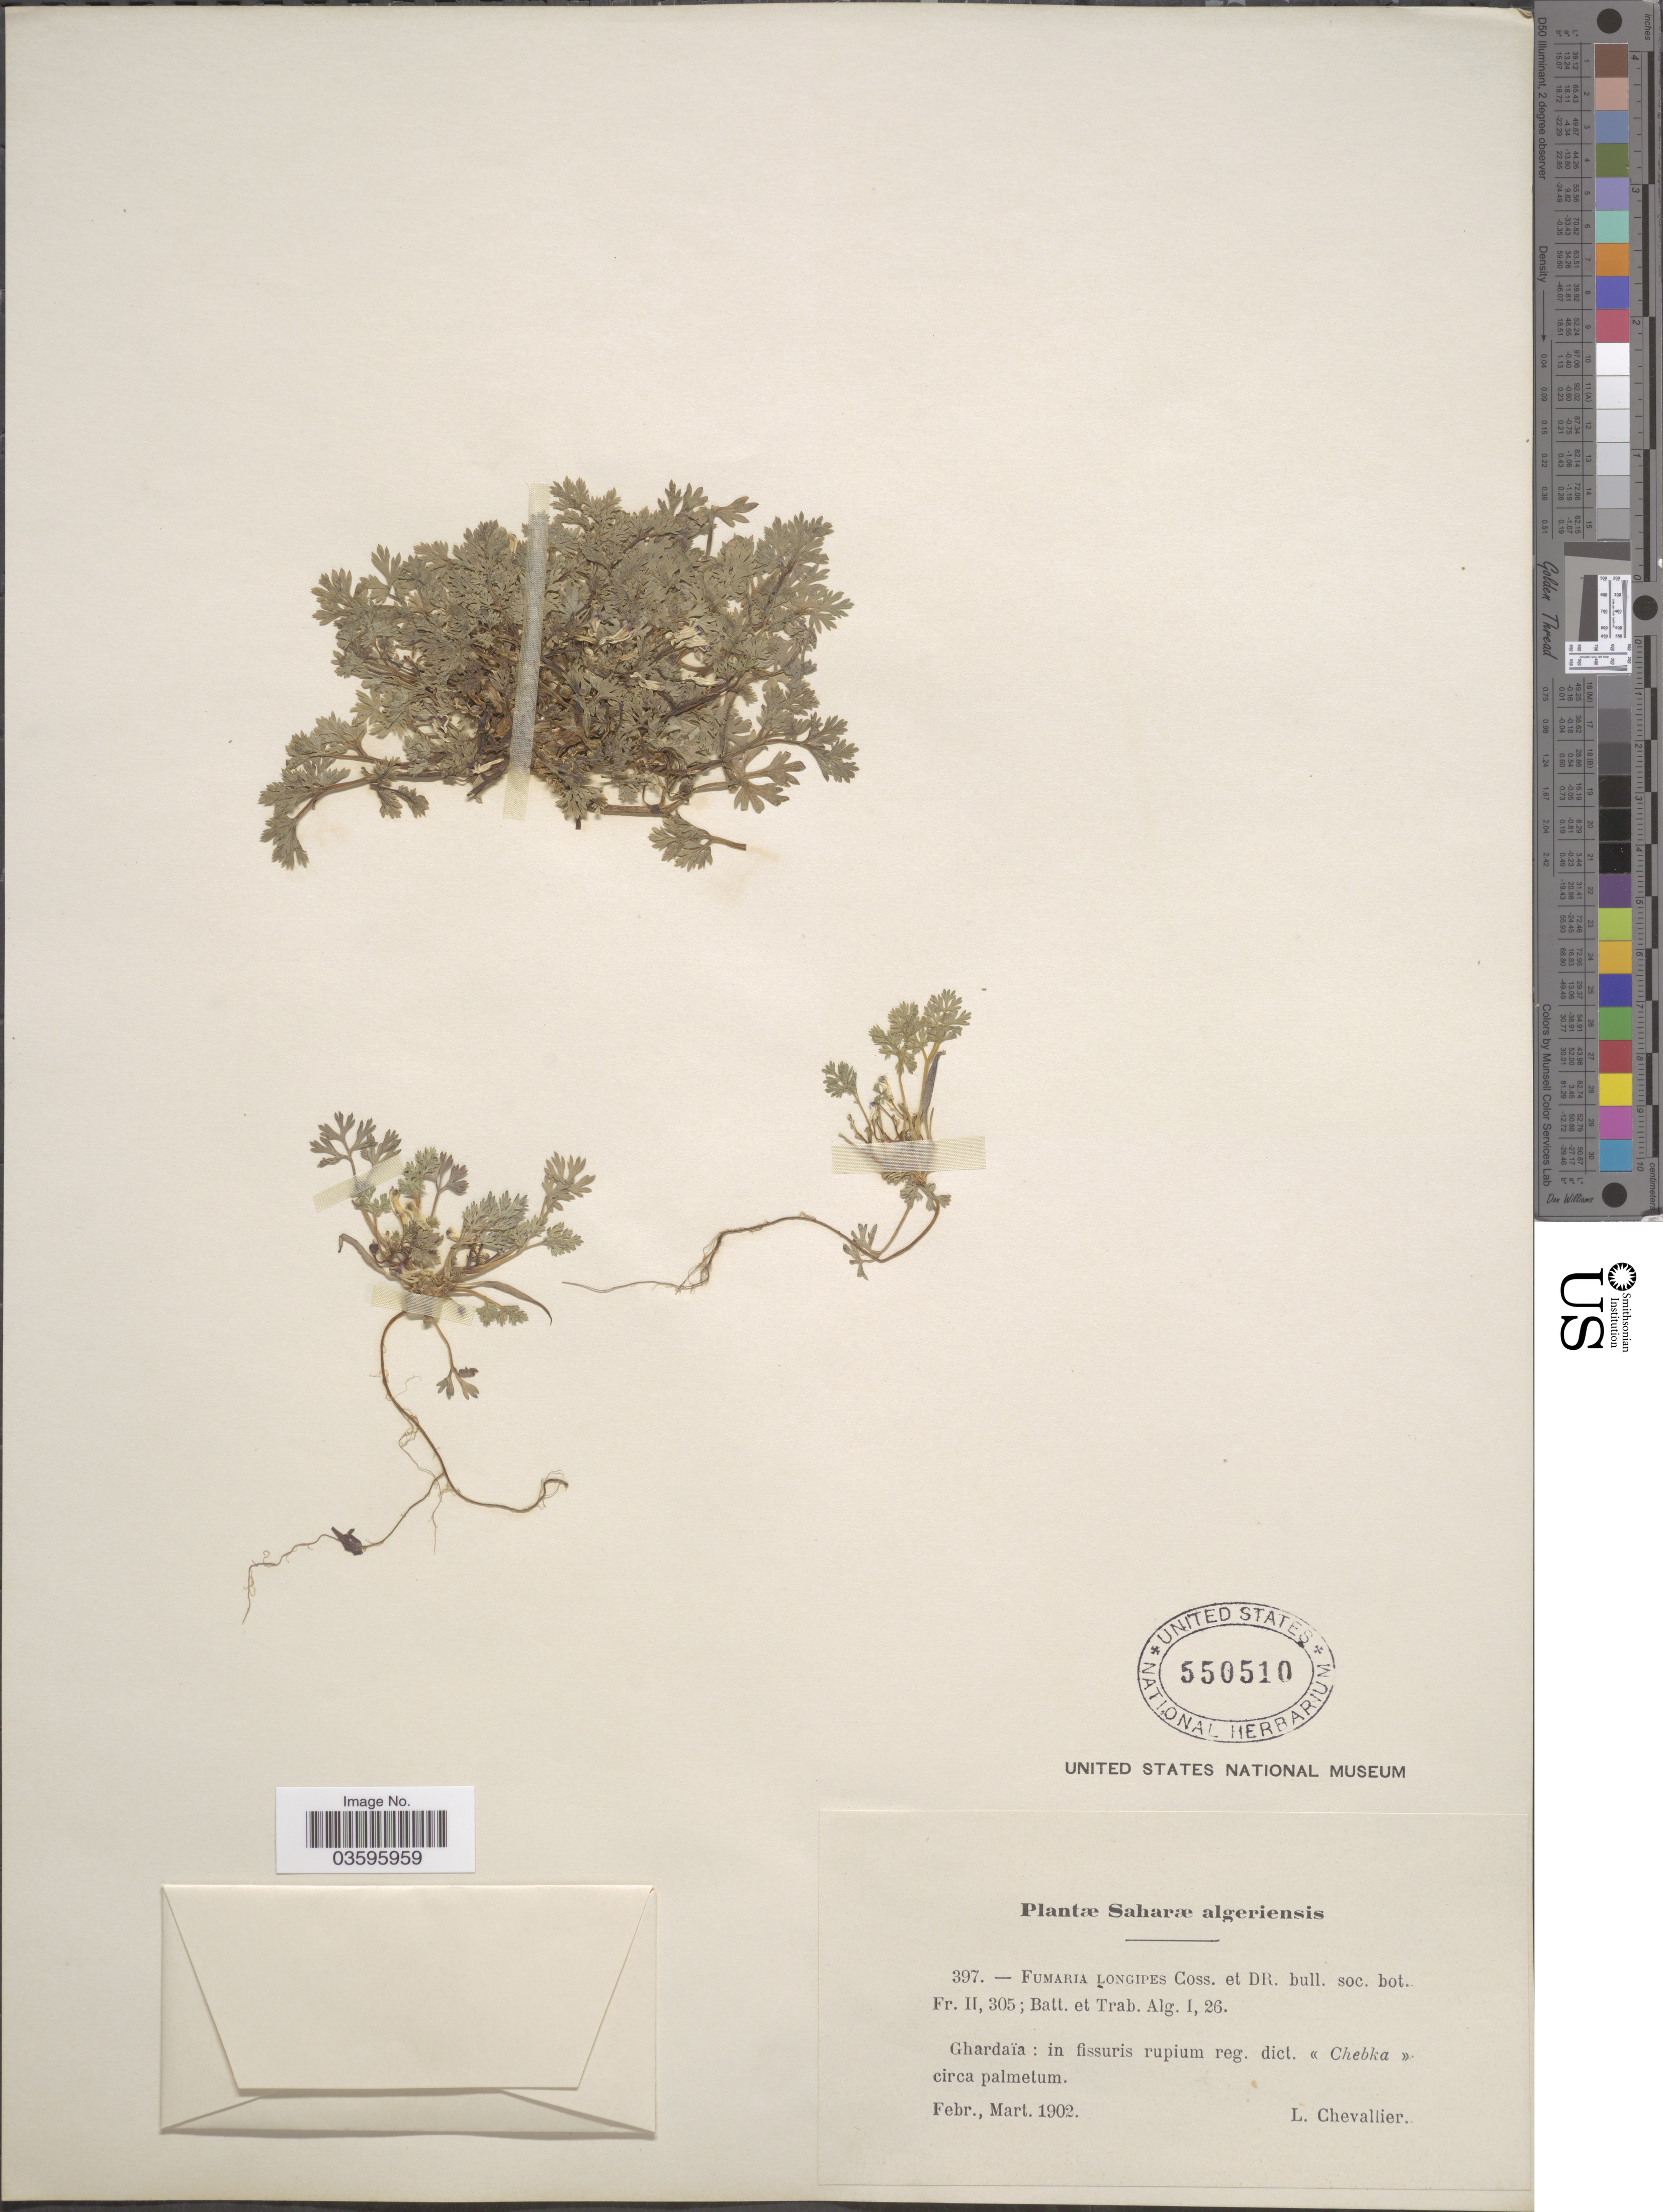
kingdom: Plantae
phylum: Tracheophyta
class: Magnoliopsida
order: Ranunculales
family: Papaveraceae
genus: Rupicapnos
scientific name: Rupicapnos longipes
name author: (Coss. & Durieu) Pomel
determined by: Strong, M. T., (US), Smithsonian Institution - National Museum of Natural History (UNITED STATES)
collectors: L. Chevallier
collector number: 397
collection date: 1902-02/1902-03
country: Algeria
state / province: Ghardaïa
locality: Saharæ algeriensis. In fissuris rupium reg. dict. <<Chebka>> circa palmetum.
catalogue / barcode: US 550510